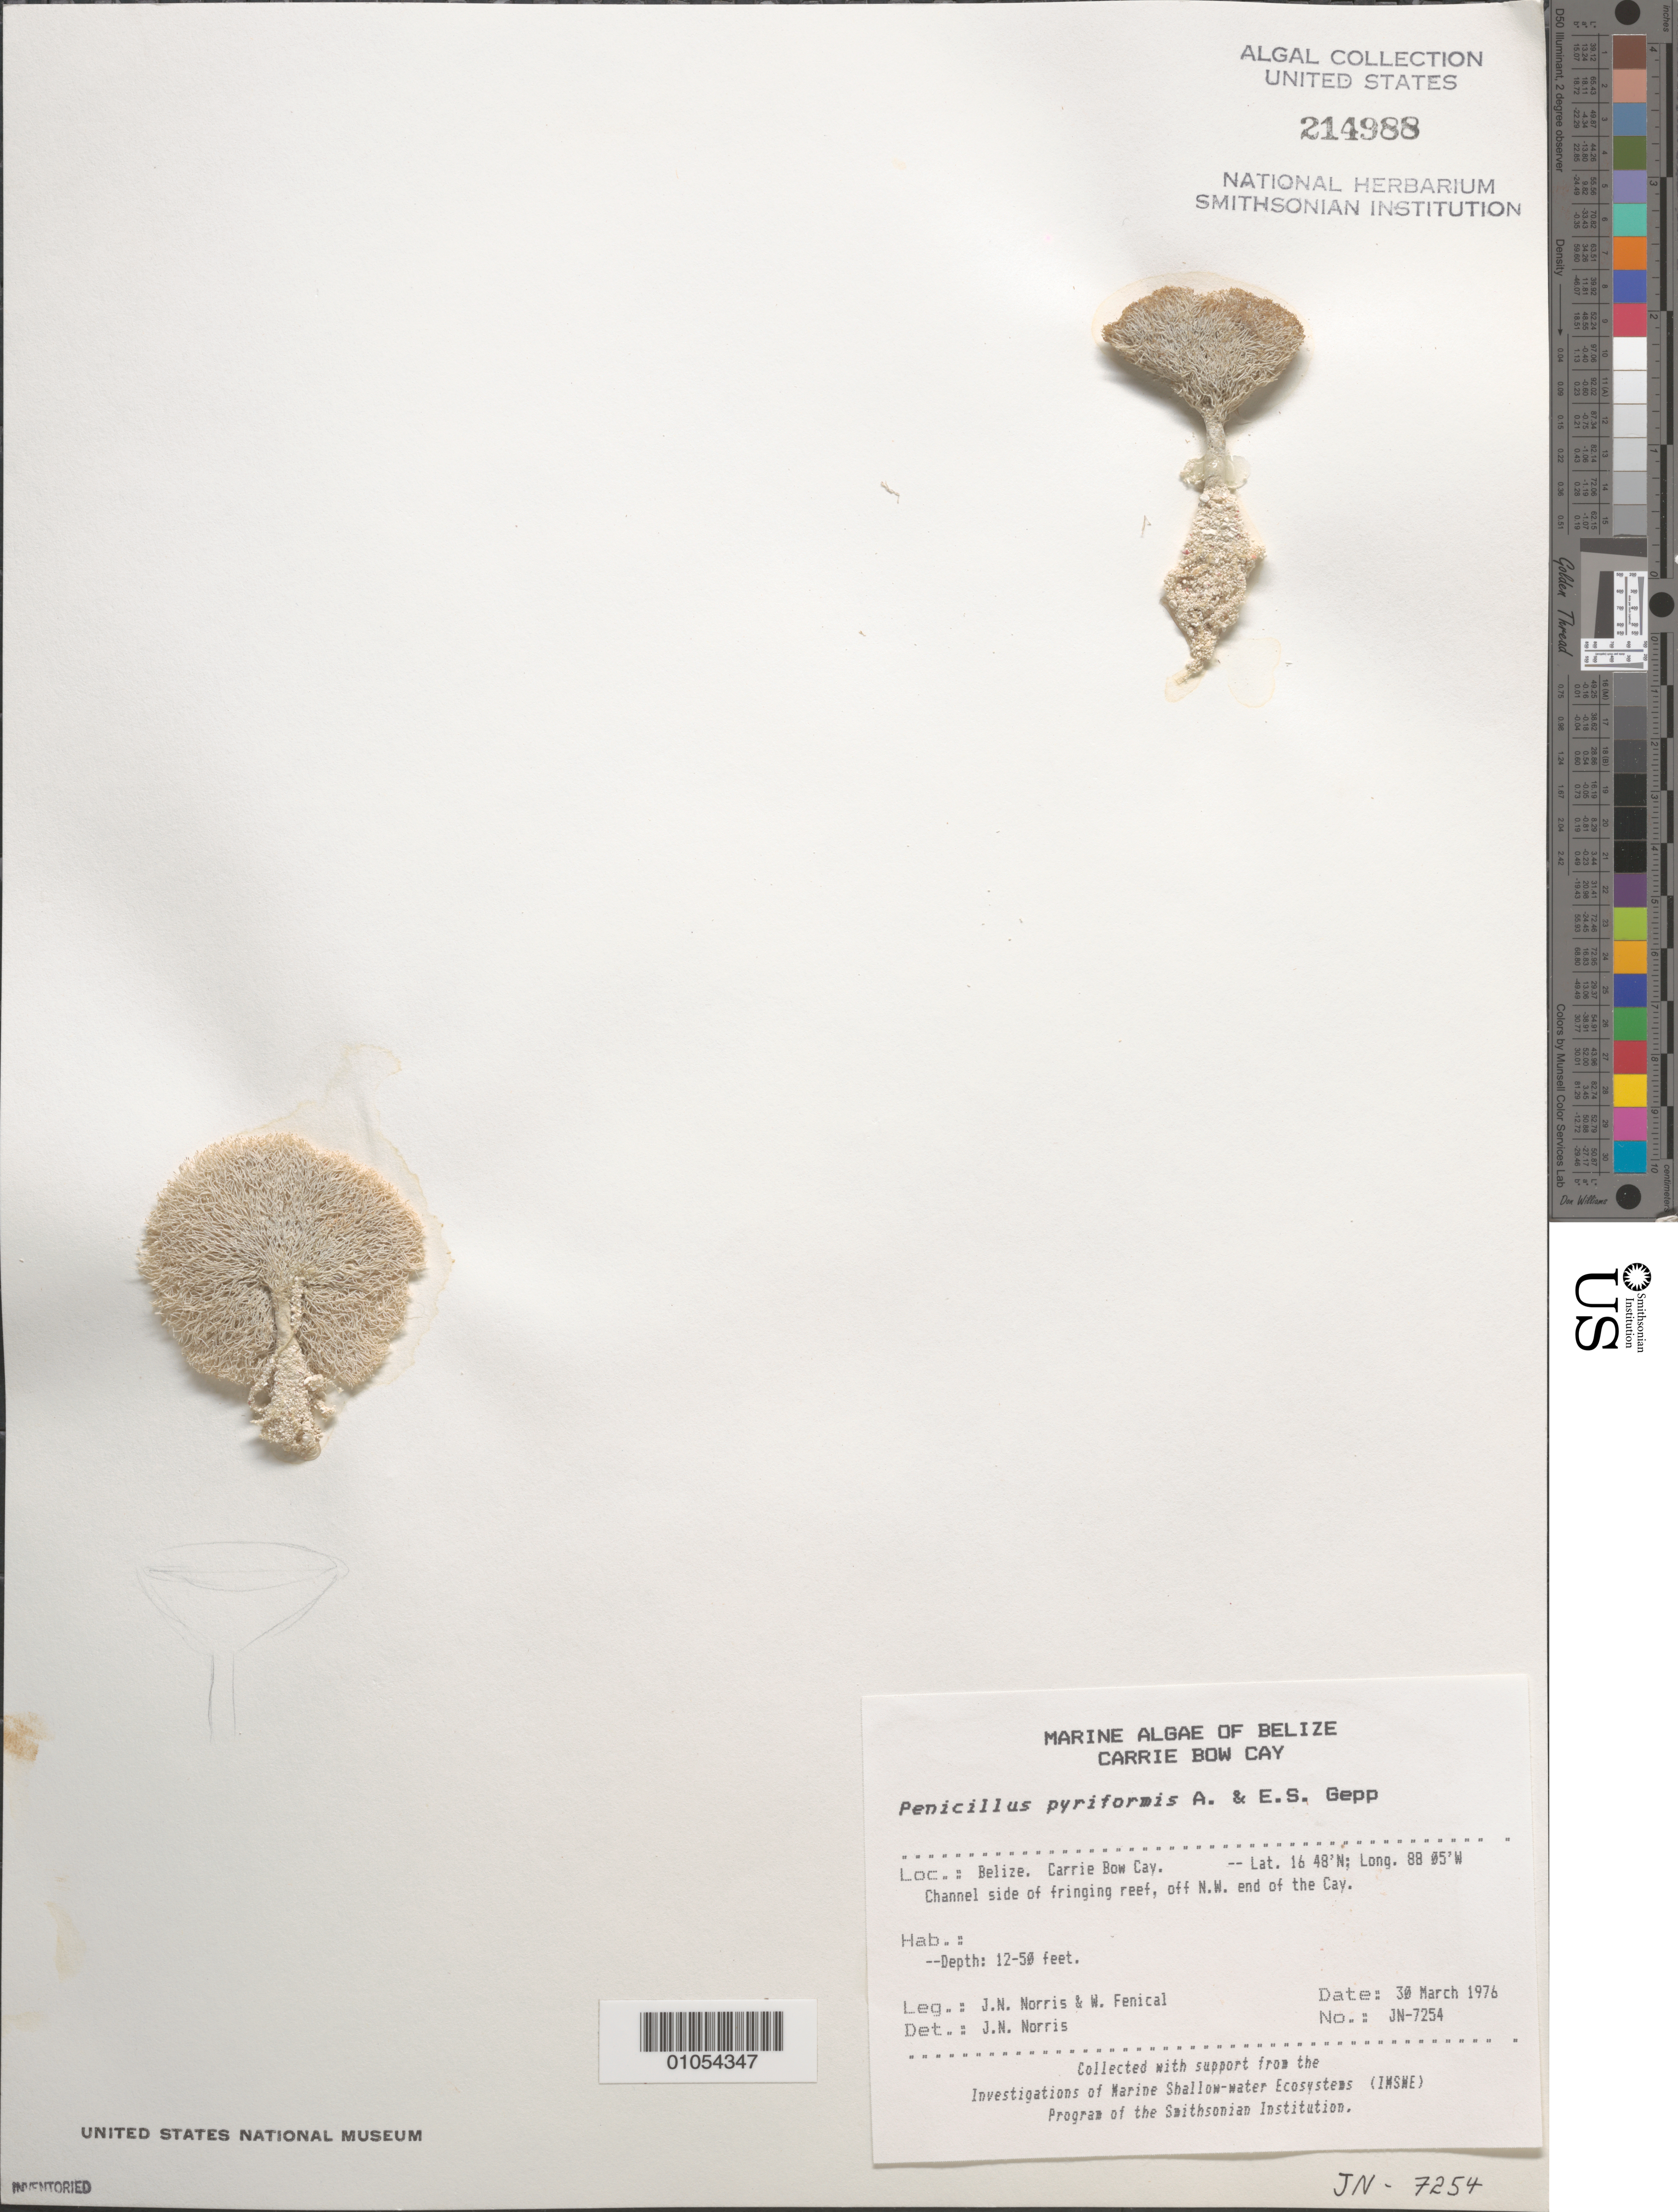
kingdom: Plantae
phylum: Chlorophyta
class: Ulvophyceae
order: Bryopsidales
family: Udoteaceae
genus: Penicillus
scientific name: Penicillus pyriformis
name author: A. Gepp & E. Gepp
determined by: Norris, James N.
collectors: J. N. Norris & W. Fenical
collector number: JN-7254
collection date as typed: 30 Mar 1976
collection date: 1976-03-30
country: Belize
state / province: Stann Creek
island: Carrie Bow Cay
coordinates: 16 48'N, 88 05'W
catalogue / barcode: US 214988